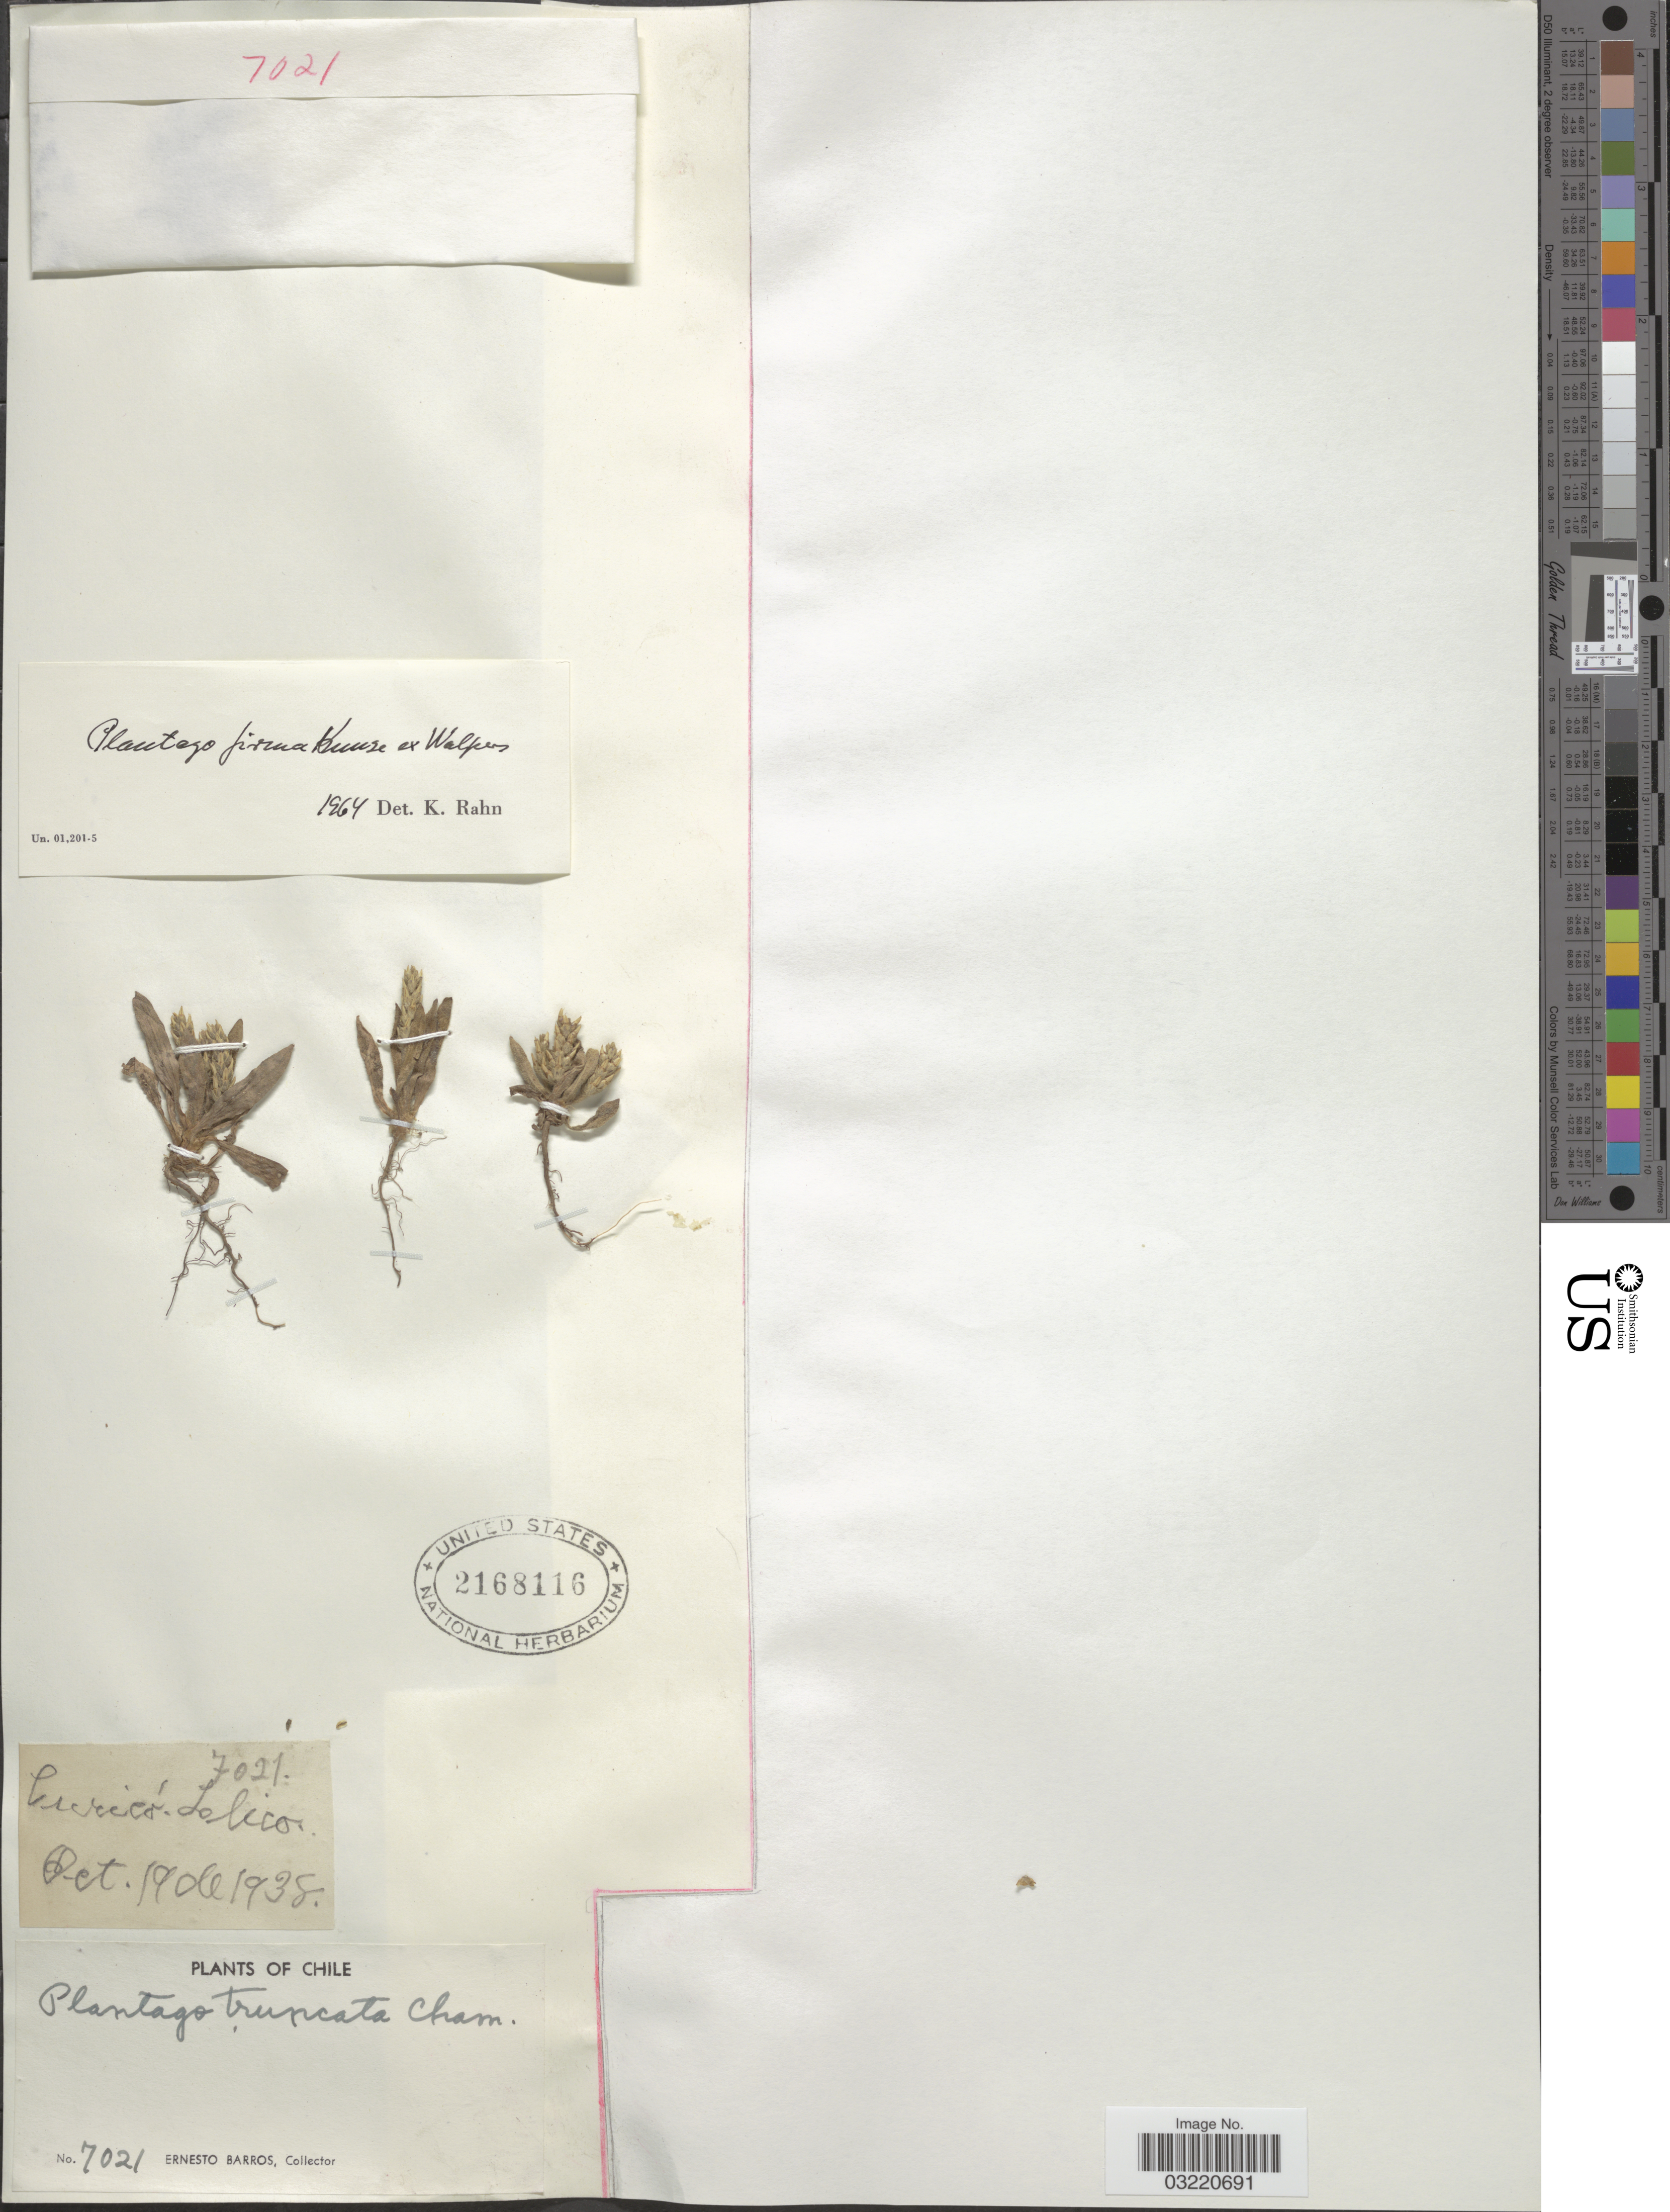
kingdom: Plantae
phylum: Tracheophyta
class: Magnoliopsida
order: Lamiales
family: Plantaginaceae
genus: Plantago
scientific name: Plantago firma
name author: Kunze ex Walp.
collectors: E. Barros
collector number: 7021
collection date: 1938-10-19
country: Chile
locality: Curicó. Llico.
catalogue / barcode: US 2168116